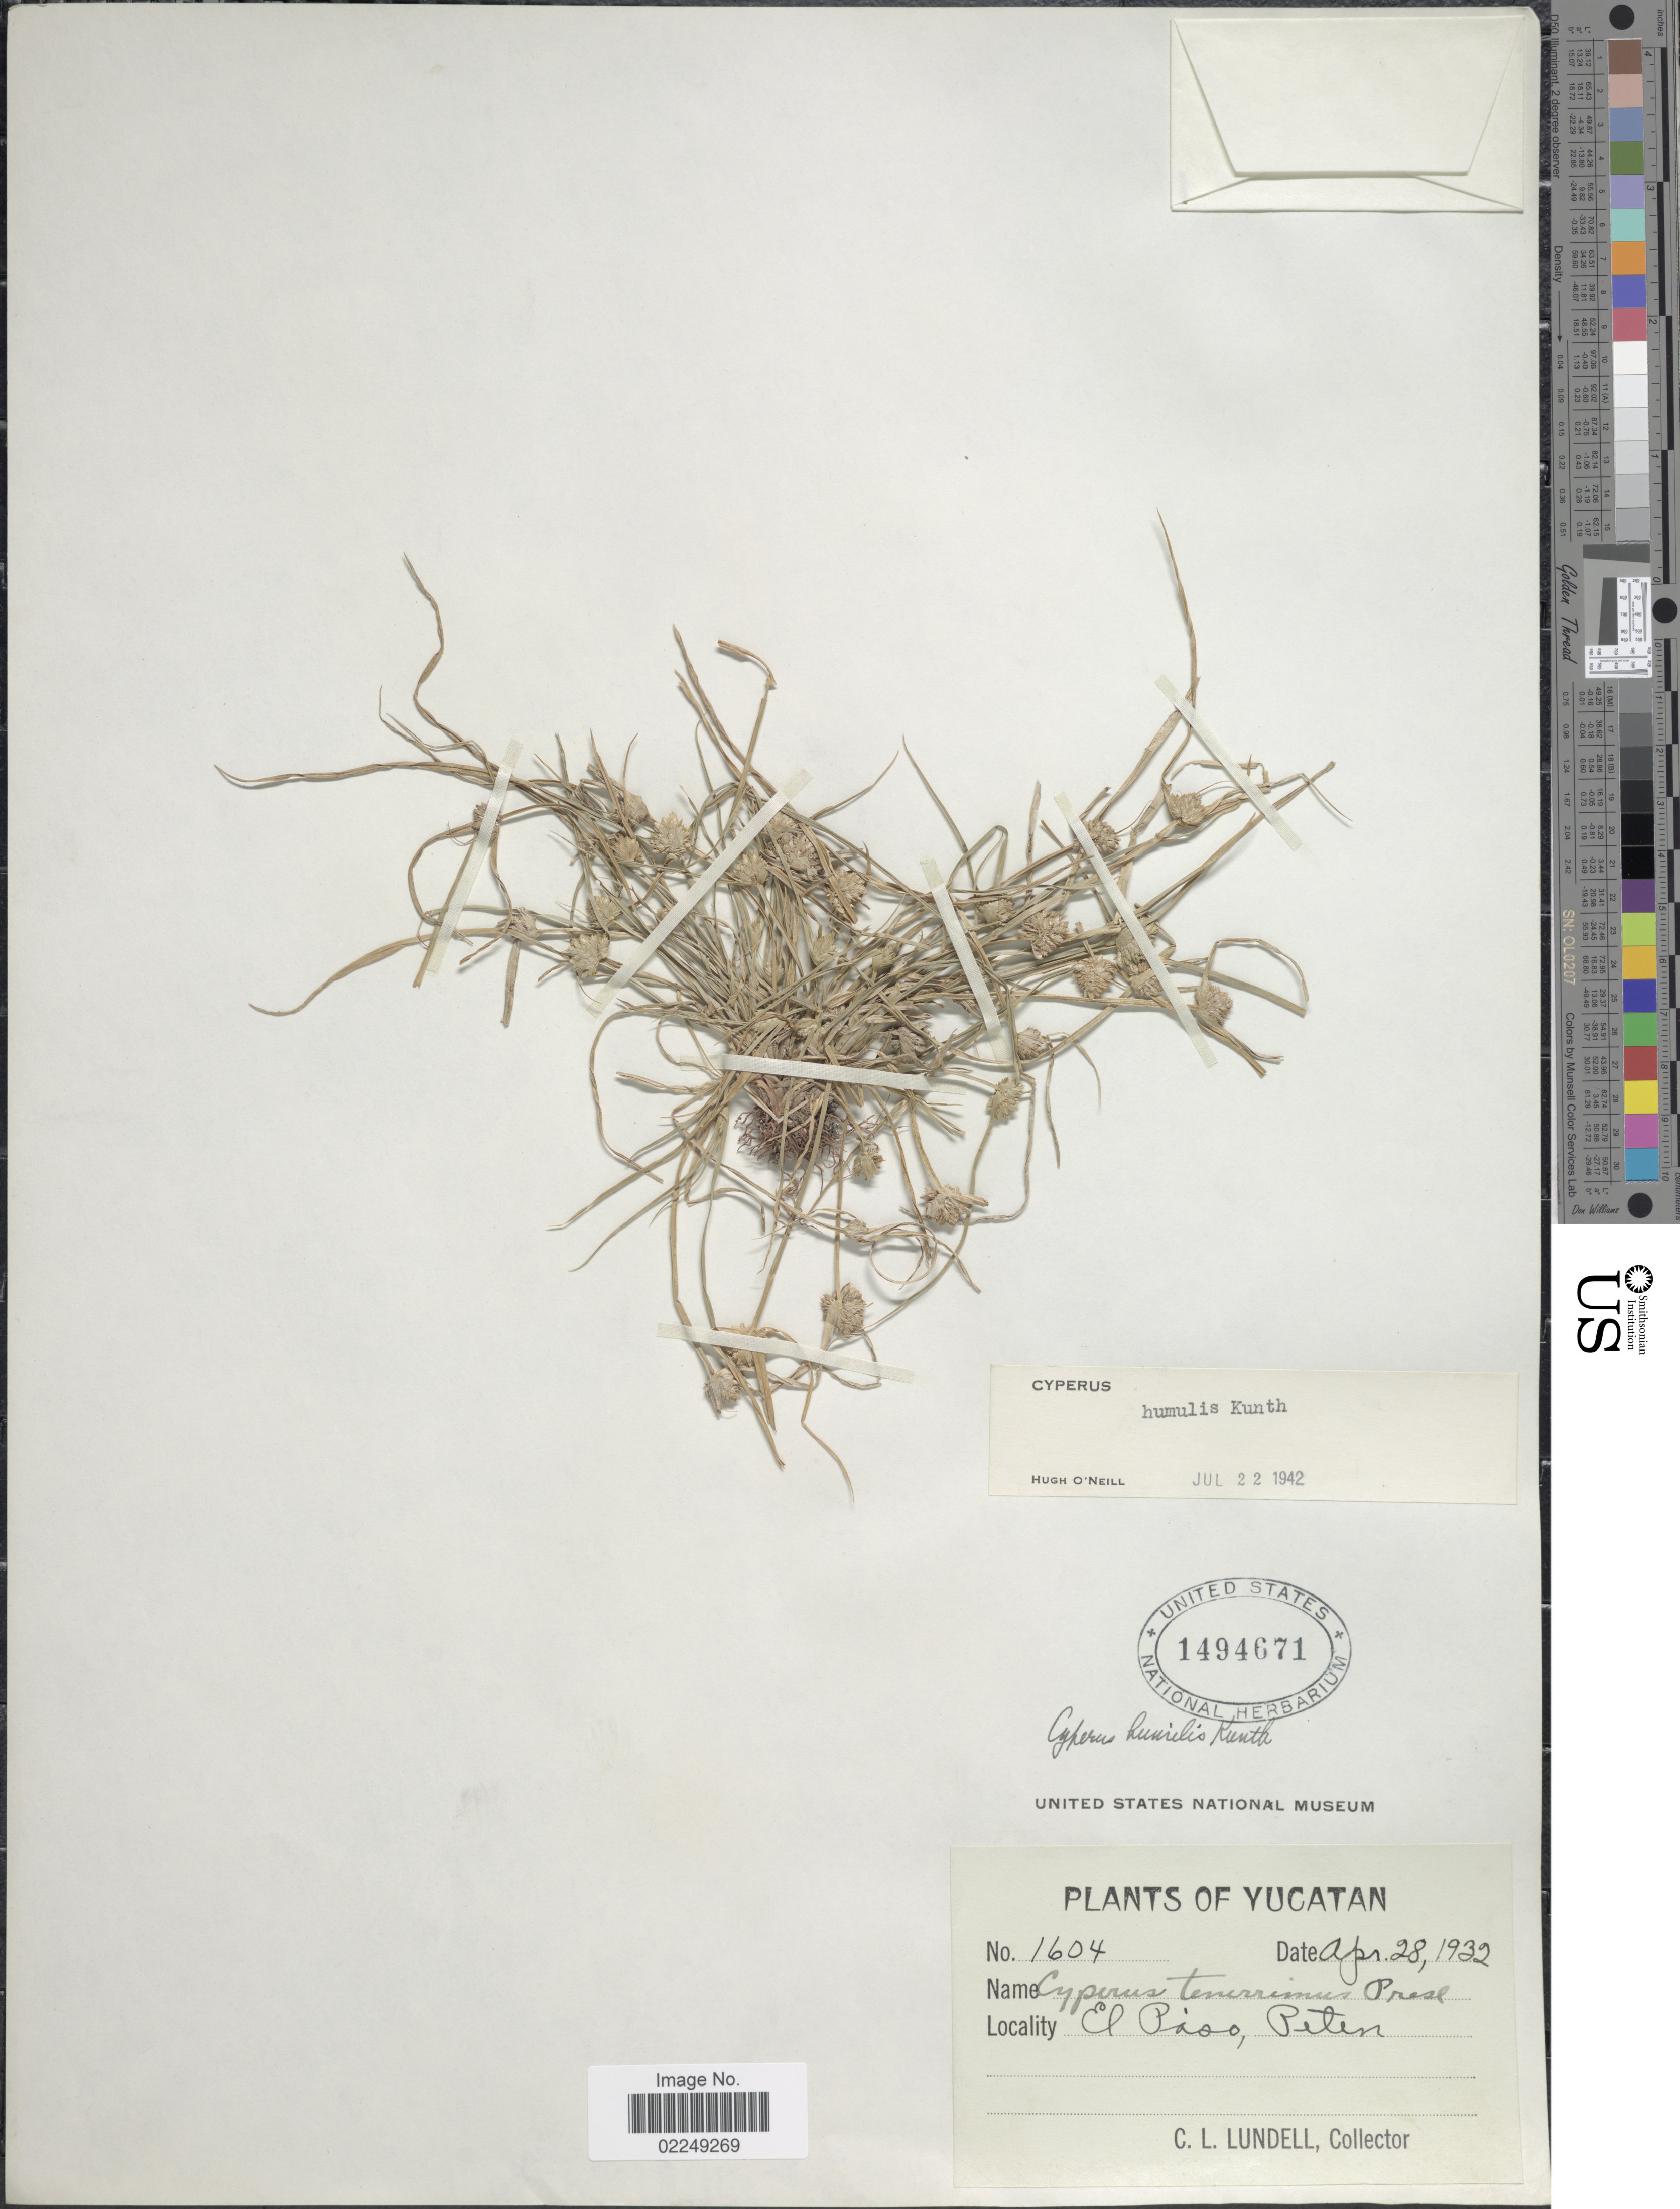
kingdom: Plantae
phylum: Tracheophyta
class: Liliopsida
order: Poales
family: Cyperaceae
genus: Cyperus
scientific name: Cyperus humilis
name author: Kunth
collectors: C. L. Lundell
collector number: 1604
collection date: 1932-04-28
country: Guatemala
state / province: El Petén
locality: El Paso, Peten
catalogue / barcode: US 1494671